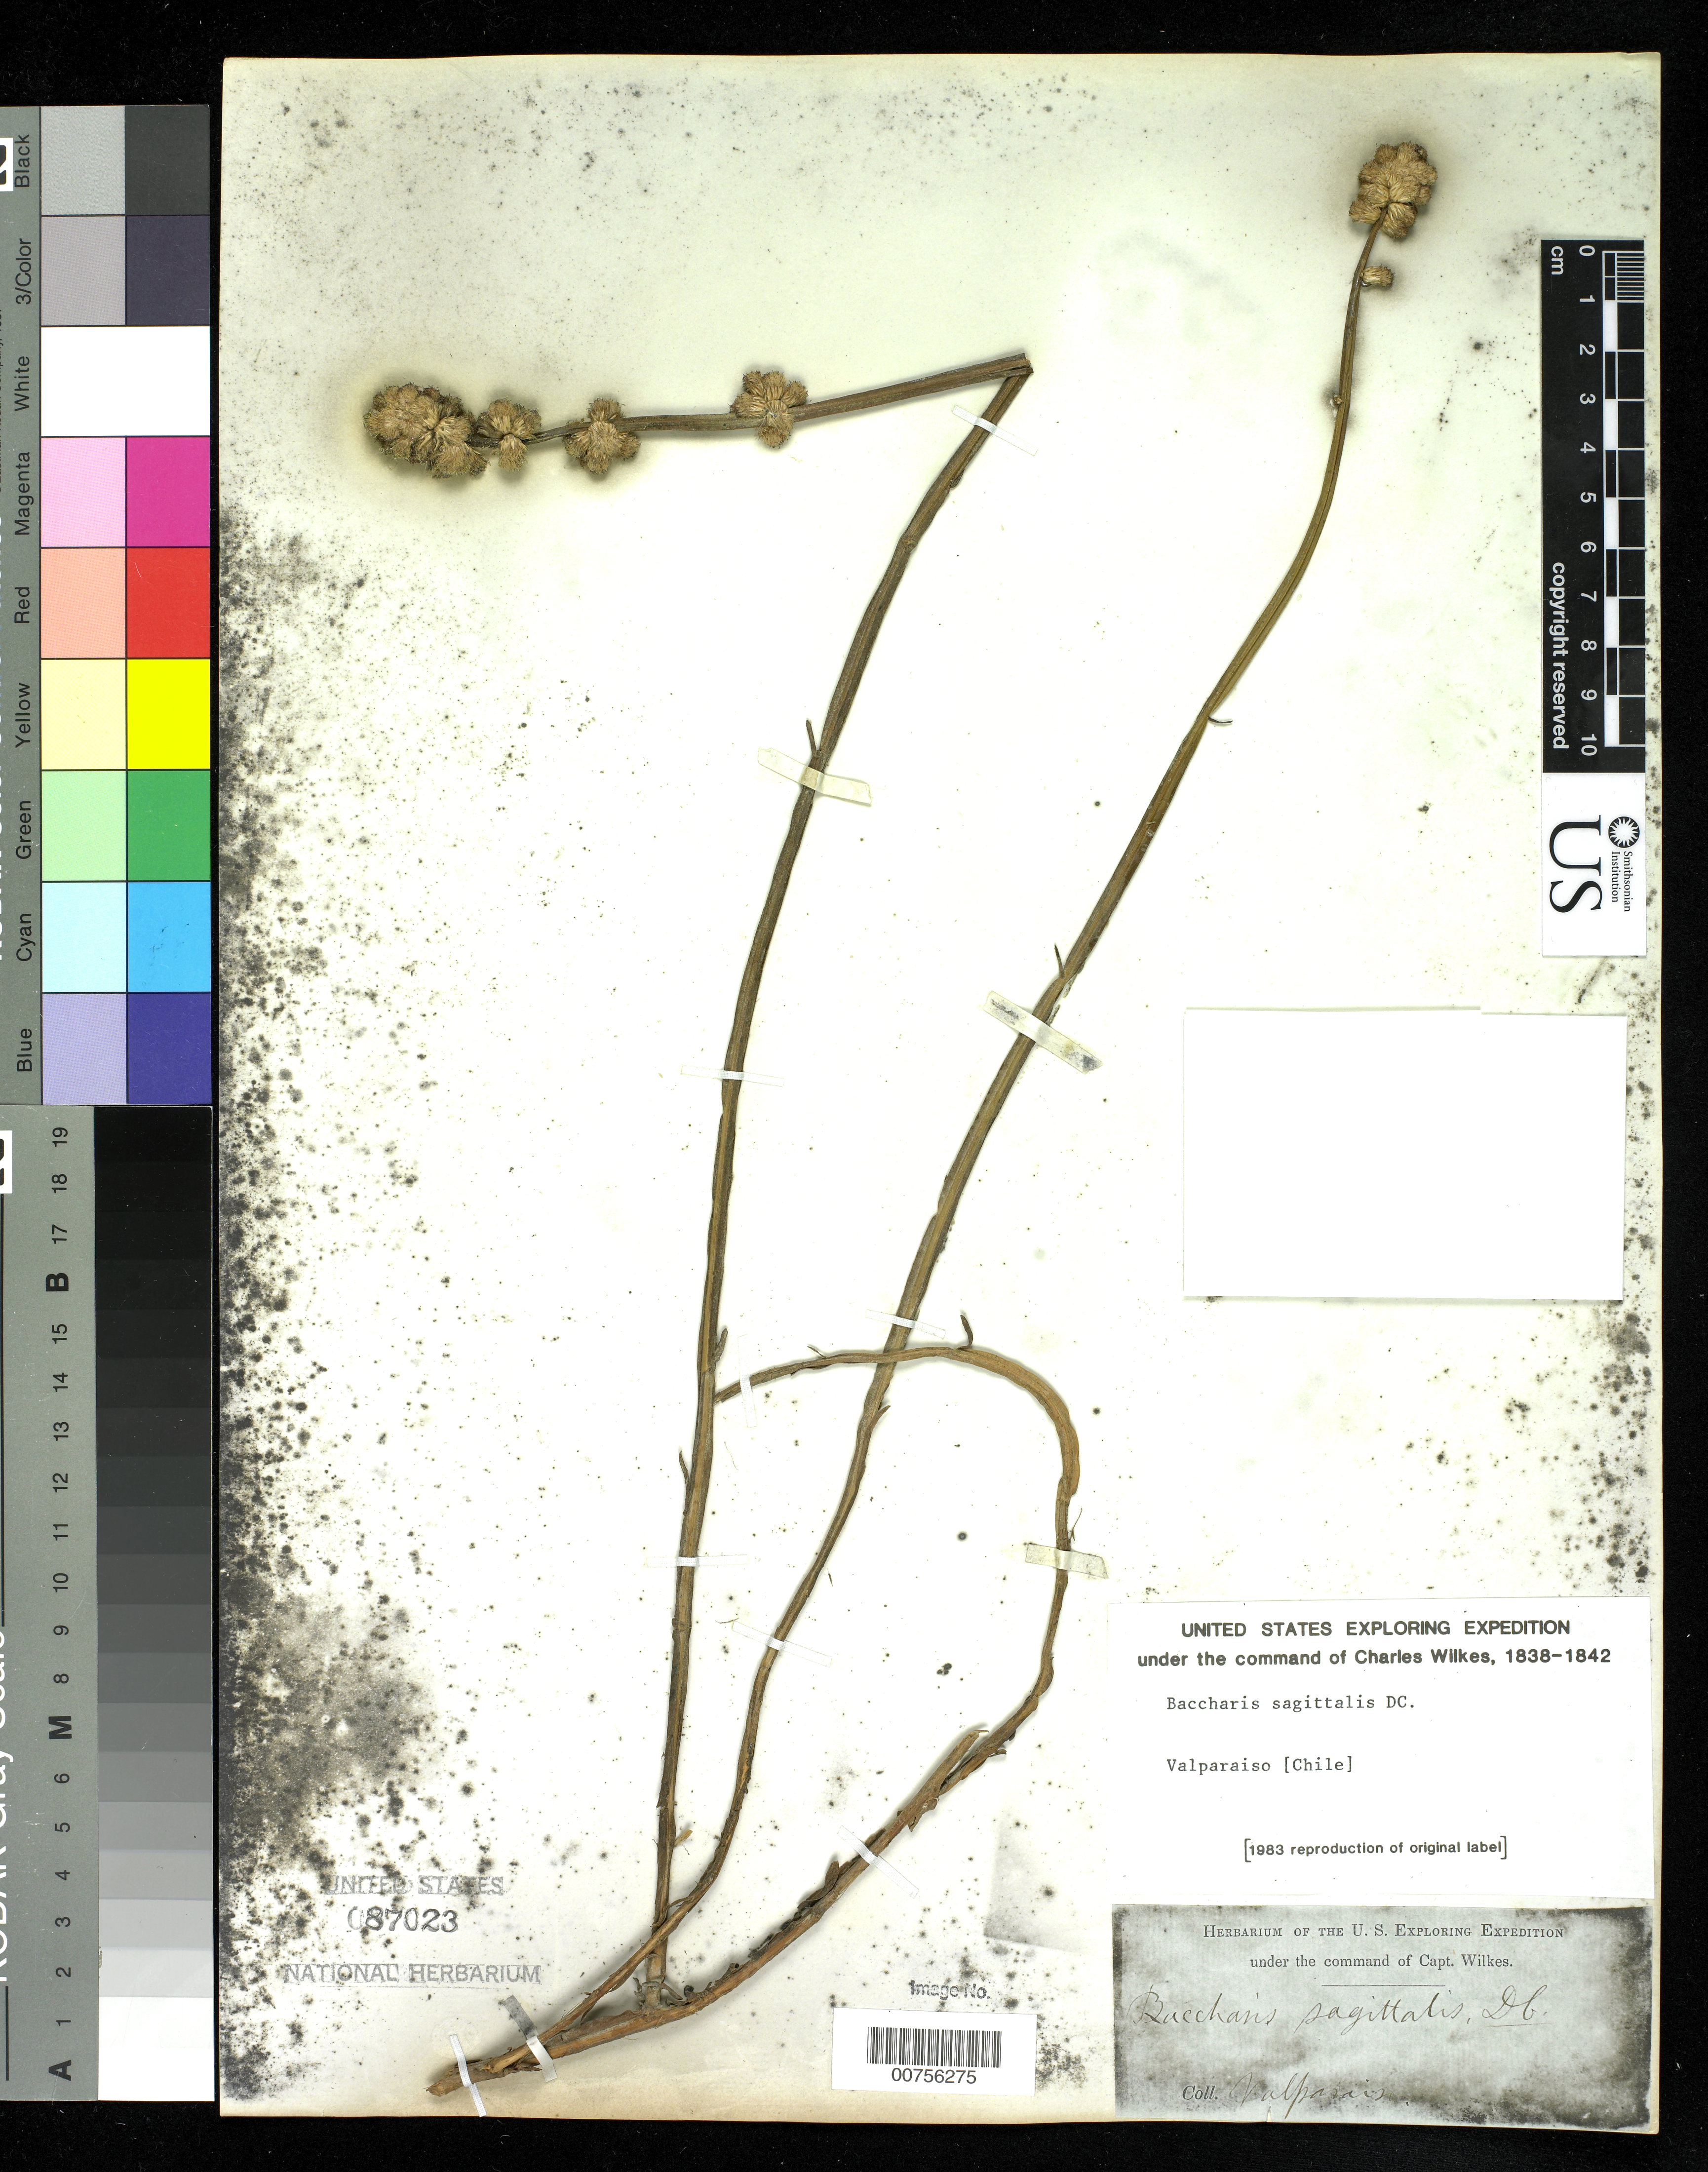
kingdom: Plantae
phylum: Tracheophyta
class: Magnoliopsida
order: Asterales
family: Asteraceae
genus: Baccharis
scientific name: Baccharis sagittalis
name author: (Less.) DC.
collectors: Wilkes Explor. Exped.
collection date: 1838/1842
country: Chile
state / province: Valparaíso (V)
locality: Valparaiso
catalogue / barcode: US 87023